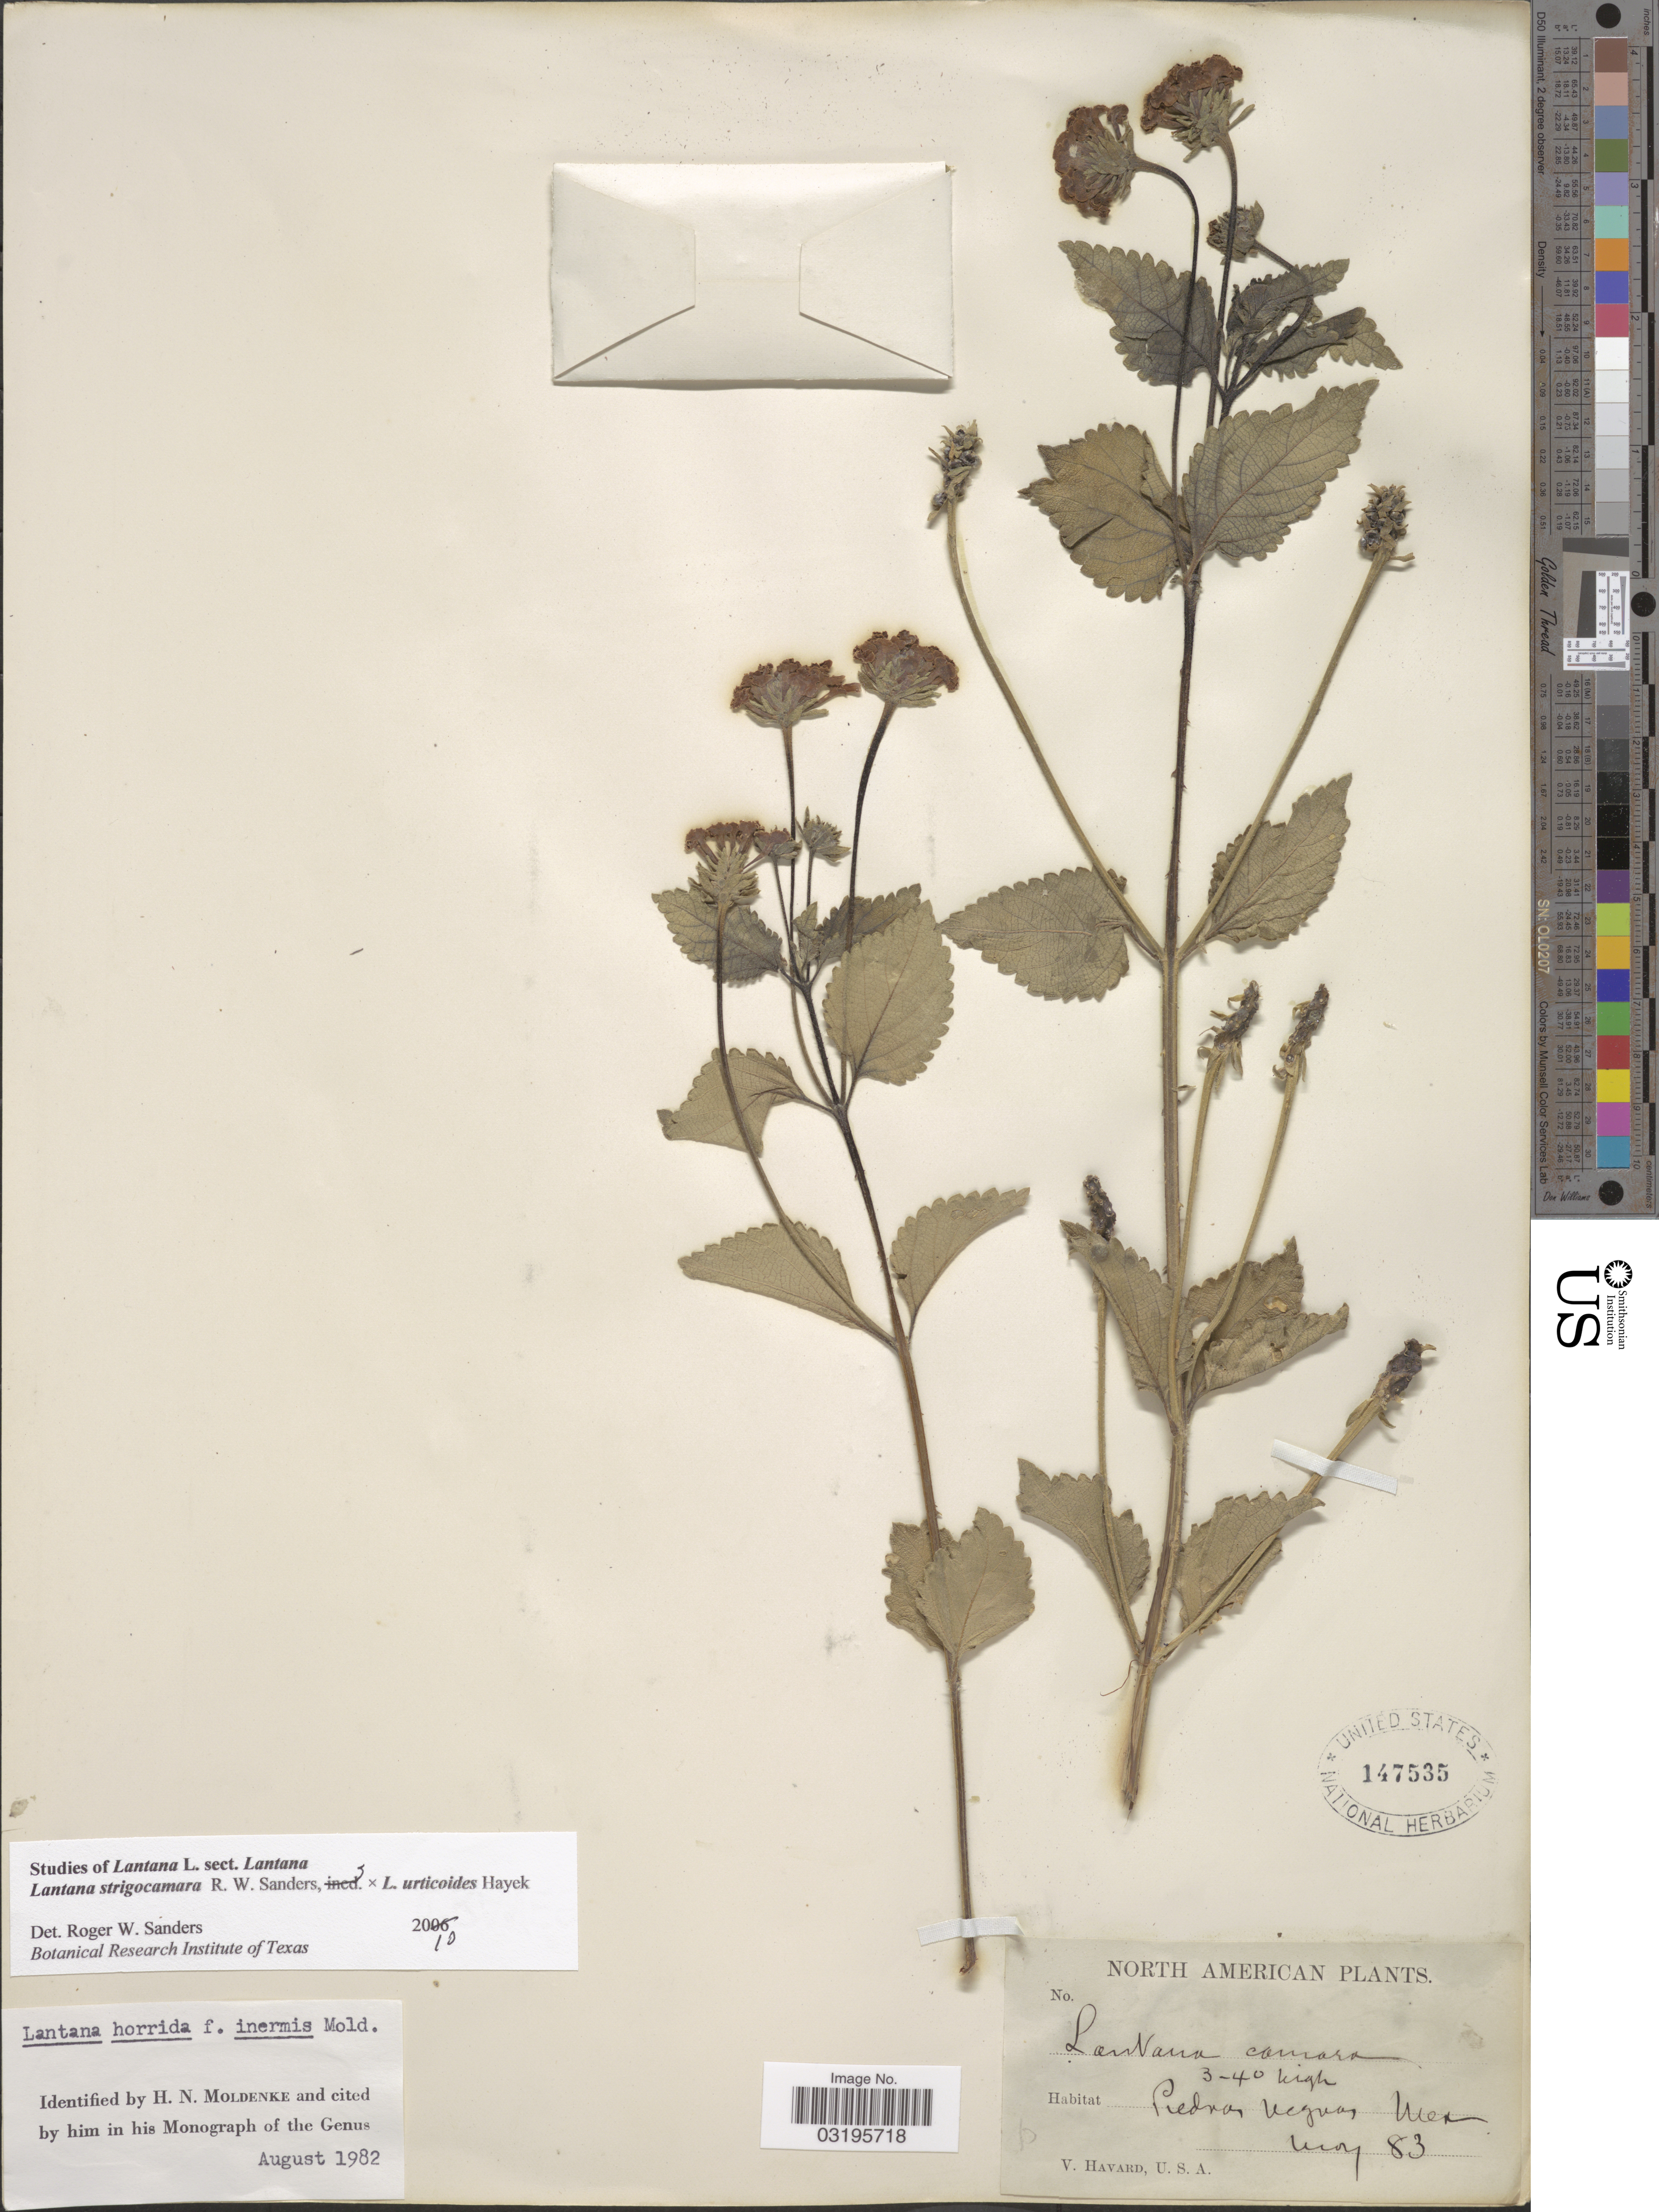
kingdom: Plantae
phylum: Tracheophyta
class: Magnoliopsida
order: Lamiales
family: Verbenaceae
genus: Lantana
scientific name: Lantana strigocamara x L. urticoides Hayek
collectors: V. Havard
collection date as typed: Transcribed d/m/y: /5/83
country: Mexico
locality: Piedras Negras.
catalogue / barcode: US 147535